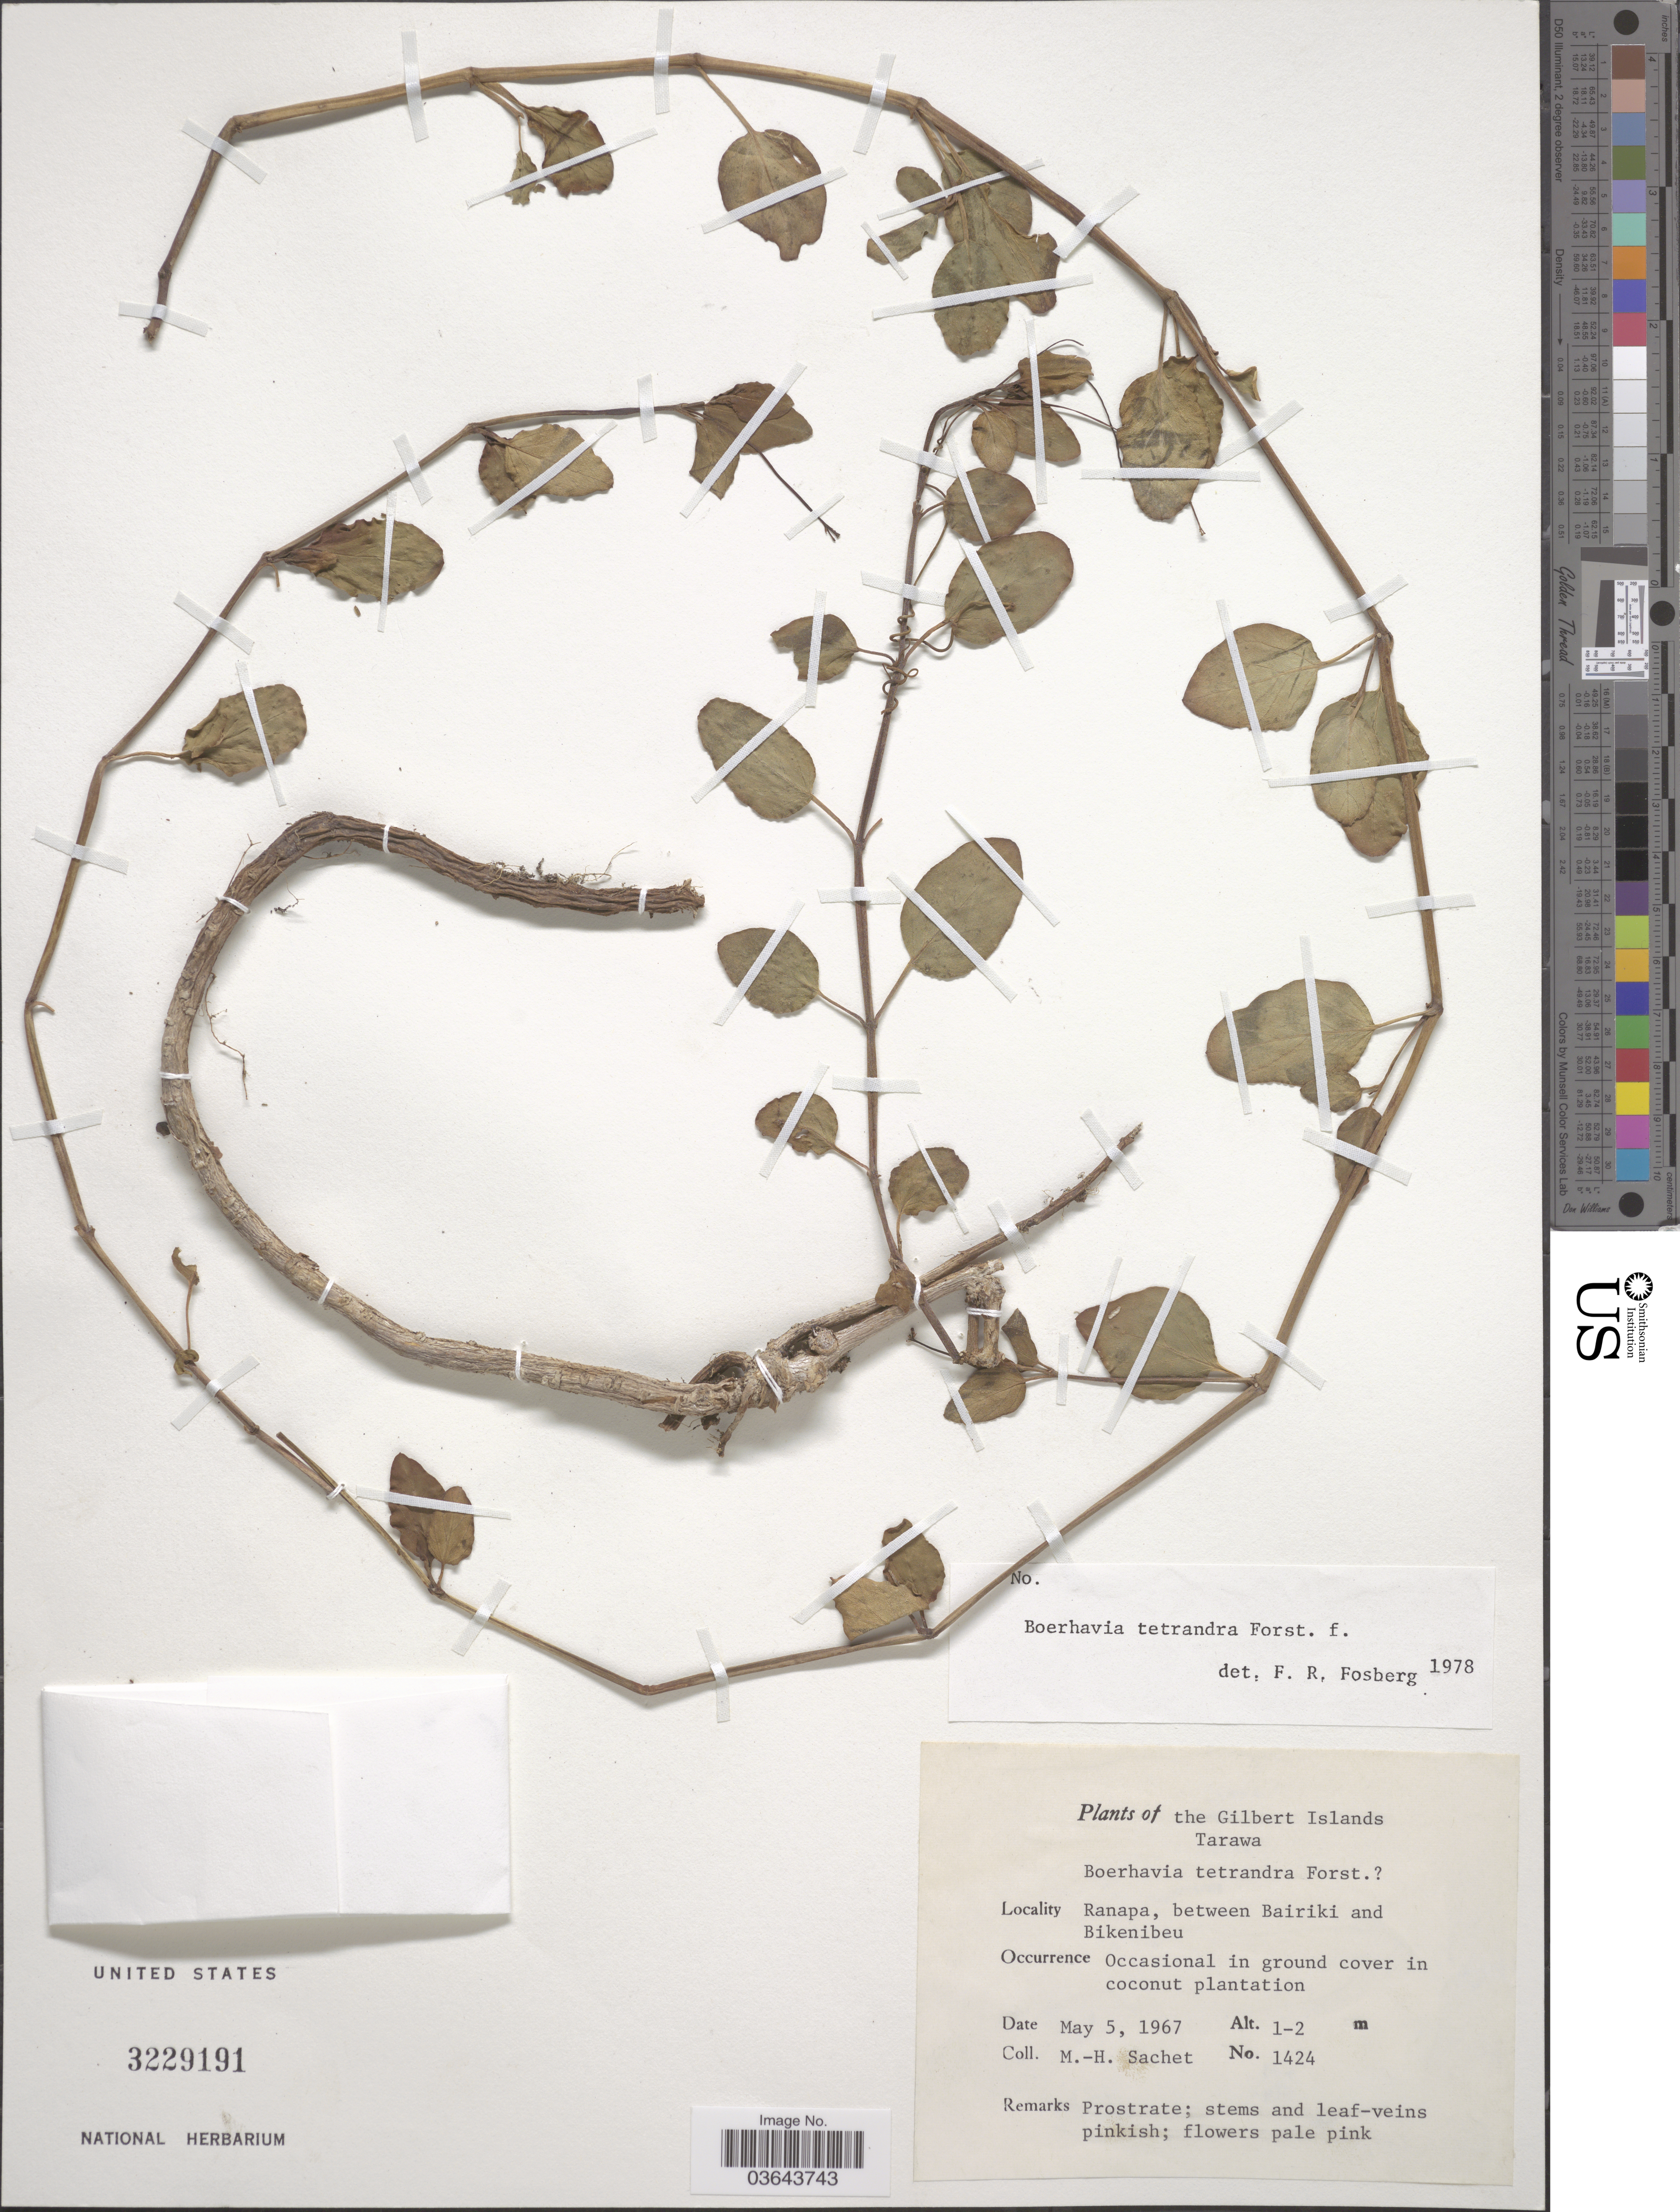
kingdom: Plantae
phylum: Tracheophyta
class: Magnoliopsida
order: Caryophyllales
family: Nyctaginaceae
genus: Boerhavia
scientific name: Boerhavia tetrandra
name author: G. Forst.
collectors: M.-H. Sachet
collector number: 1424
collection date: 1967-05-05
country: Kiribati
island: Tarawa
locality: The Gilbert Islands. Tarawa. Ranapa, between Bairiki and Bikenibeu. In coconut plantation.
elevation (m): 1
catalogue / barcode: US 3229191